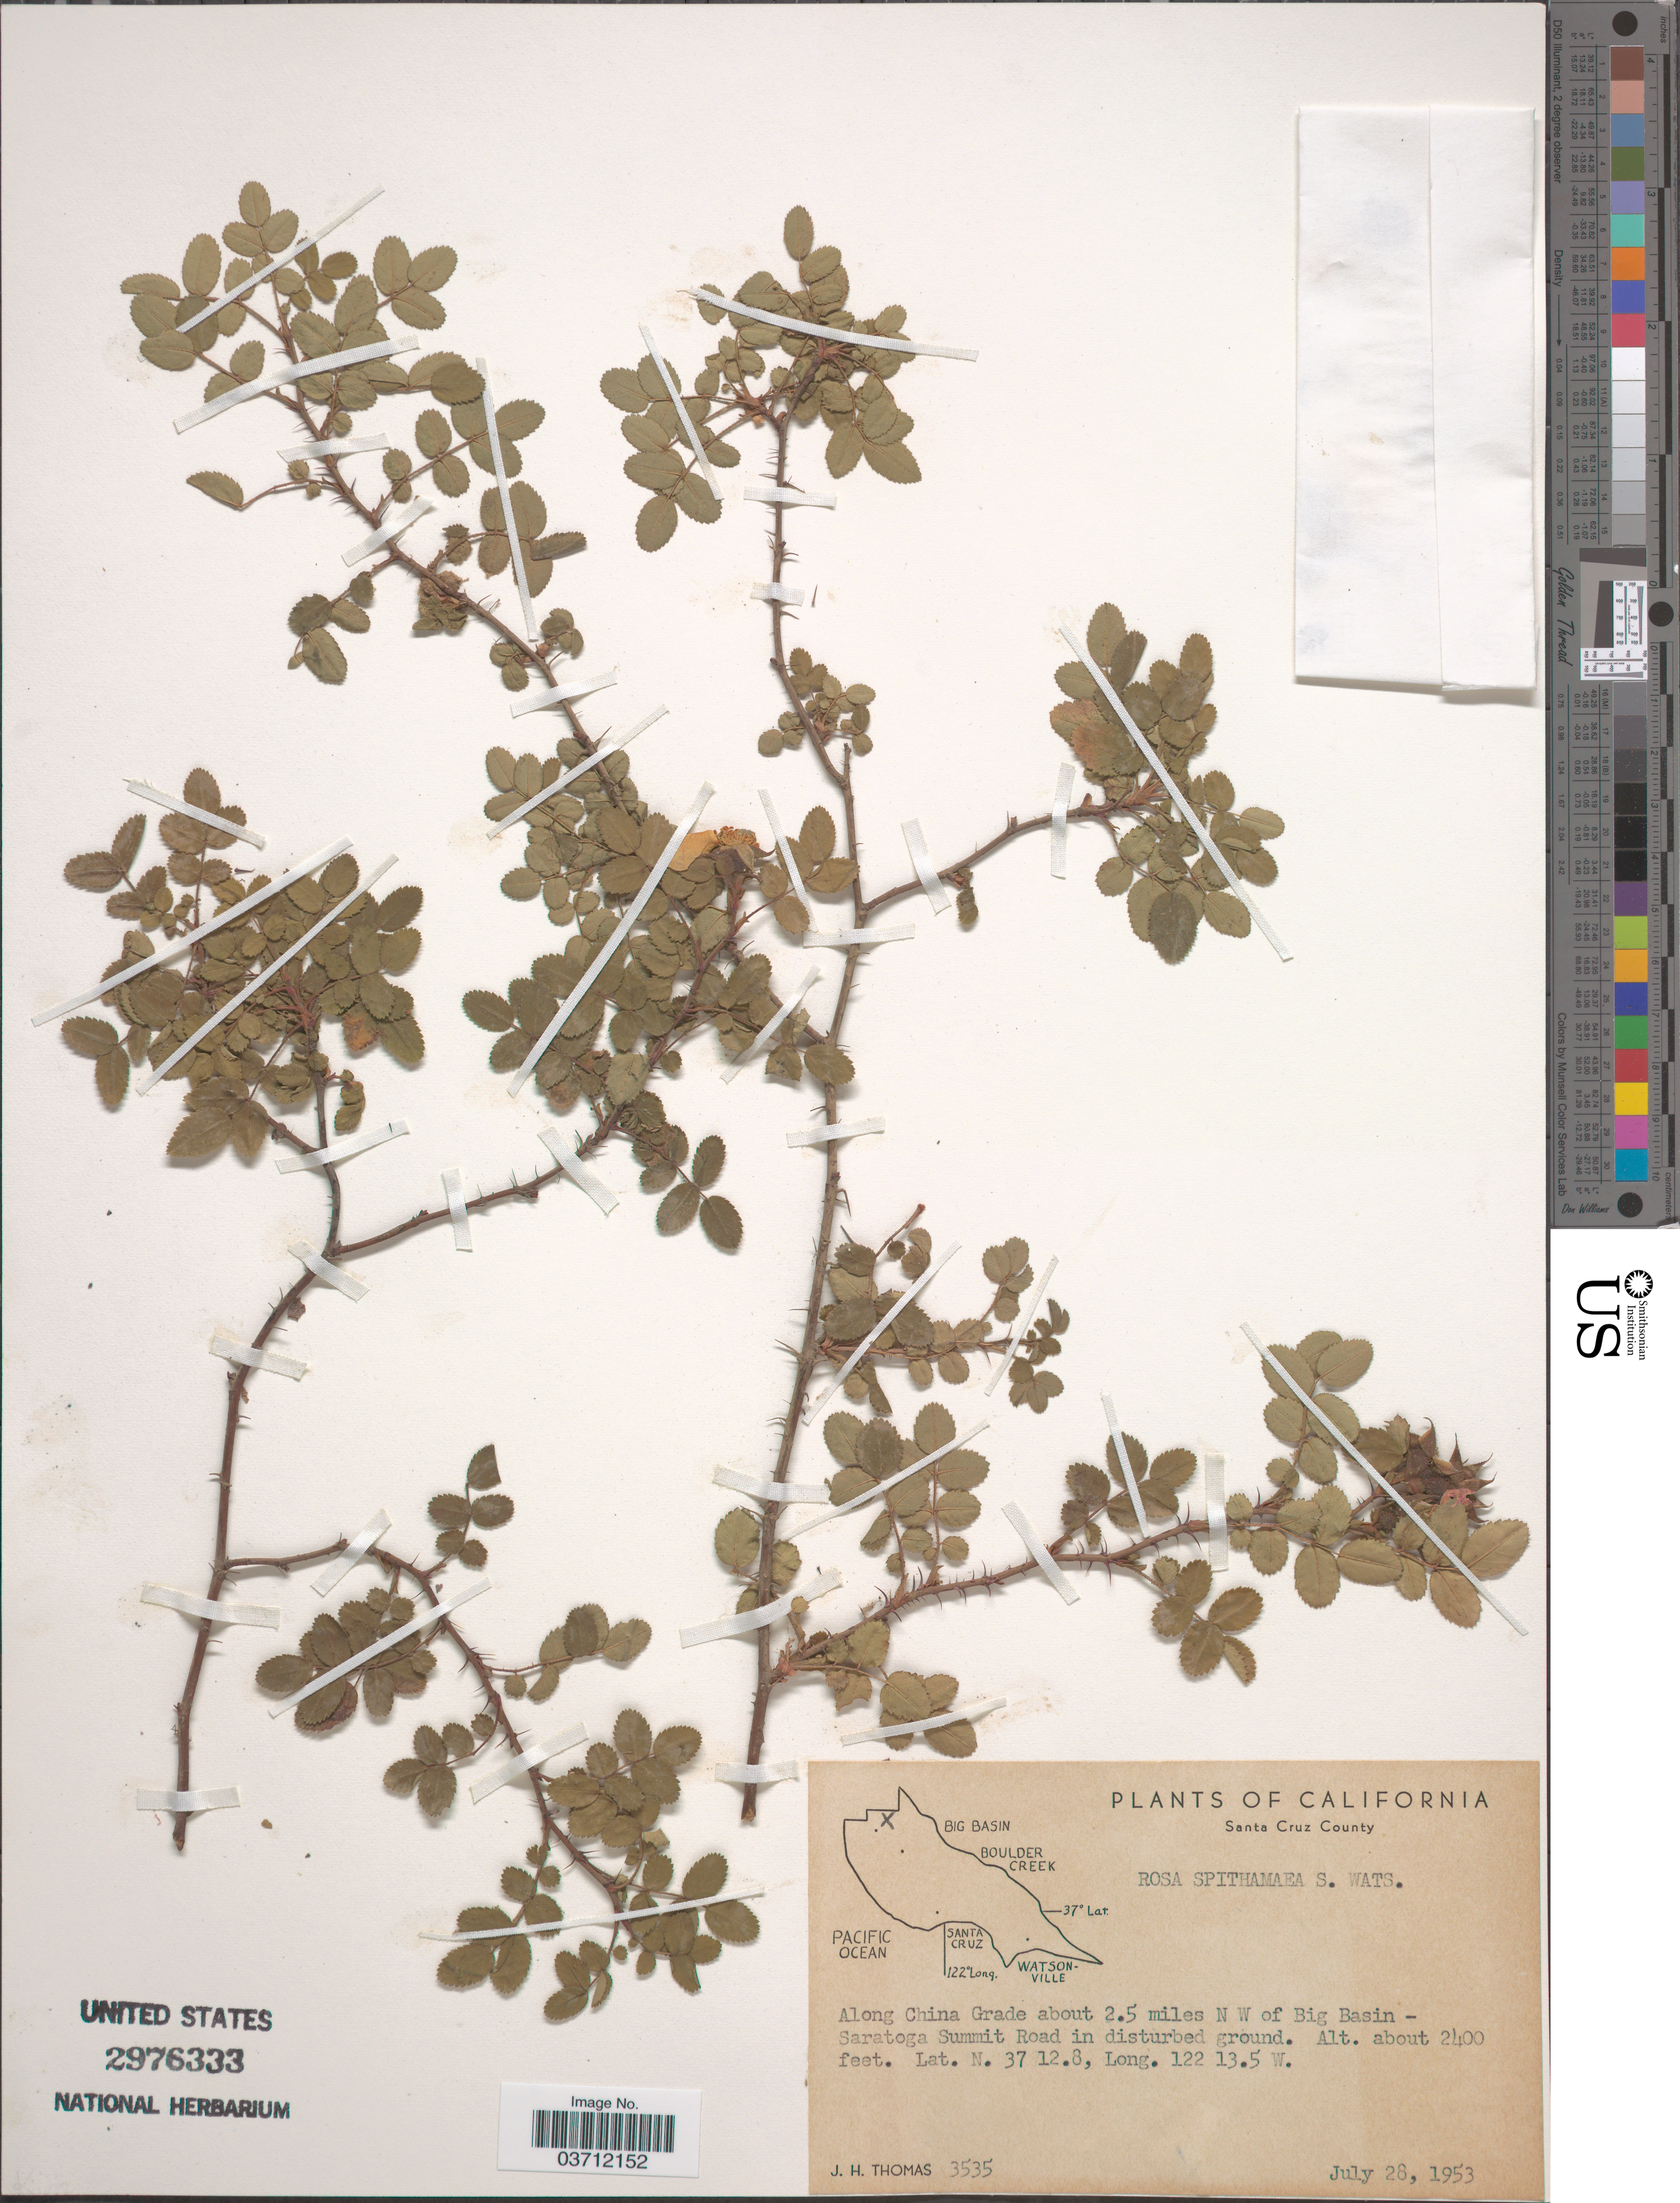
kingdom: Plantae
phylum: Tracheophyta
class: Magnoliopsida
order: Rosales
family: Rosaceae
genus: Rosa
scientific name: Rosa spithamea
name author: S. Watson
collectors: J. H. Thomas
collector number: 3535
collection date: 1953-07-28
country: United States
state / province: California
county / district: Santa Cruz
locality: Santa Cruz County. Along China Grade about 2.5 miles N W of Big Basin - Saratoga Summit Road in disturbed ground.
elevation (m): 732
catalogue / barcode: US 2976333